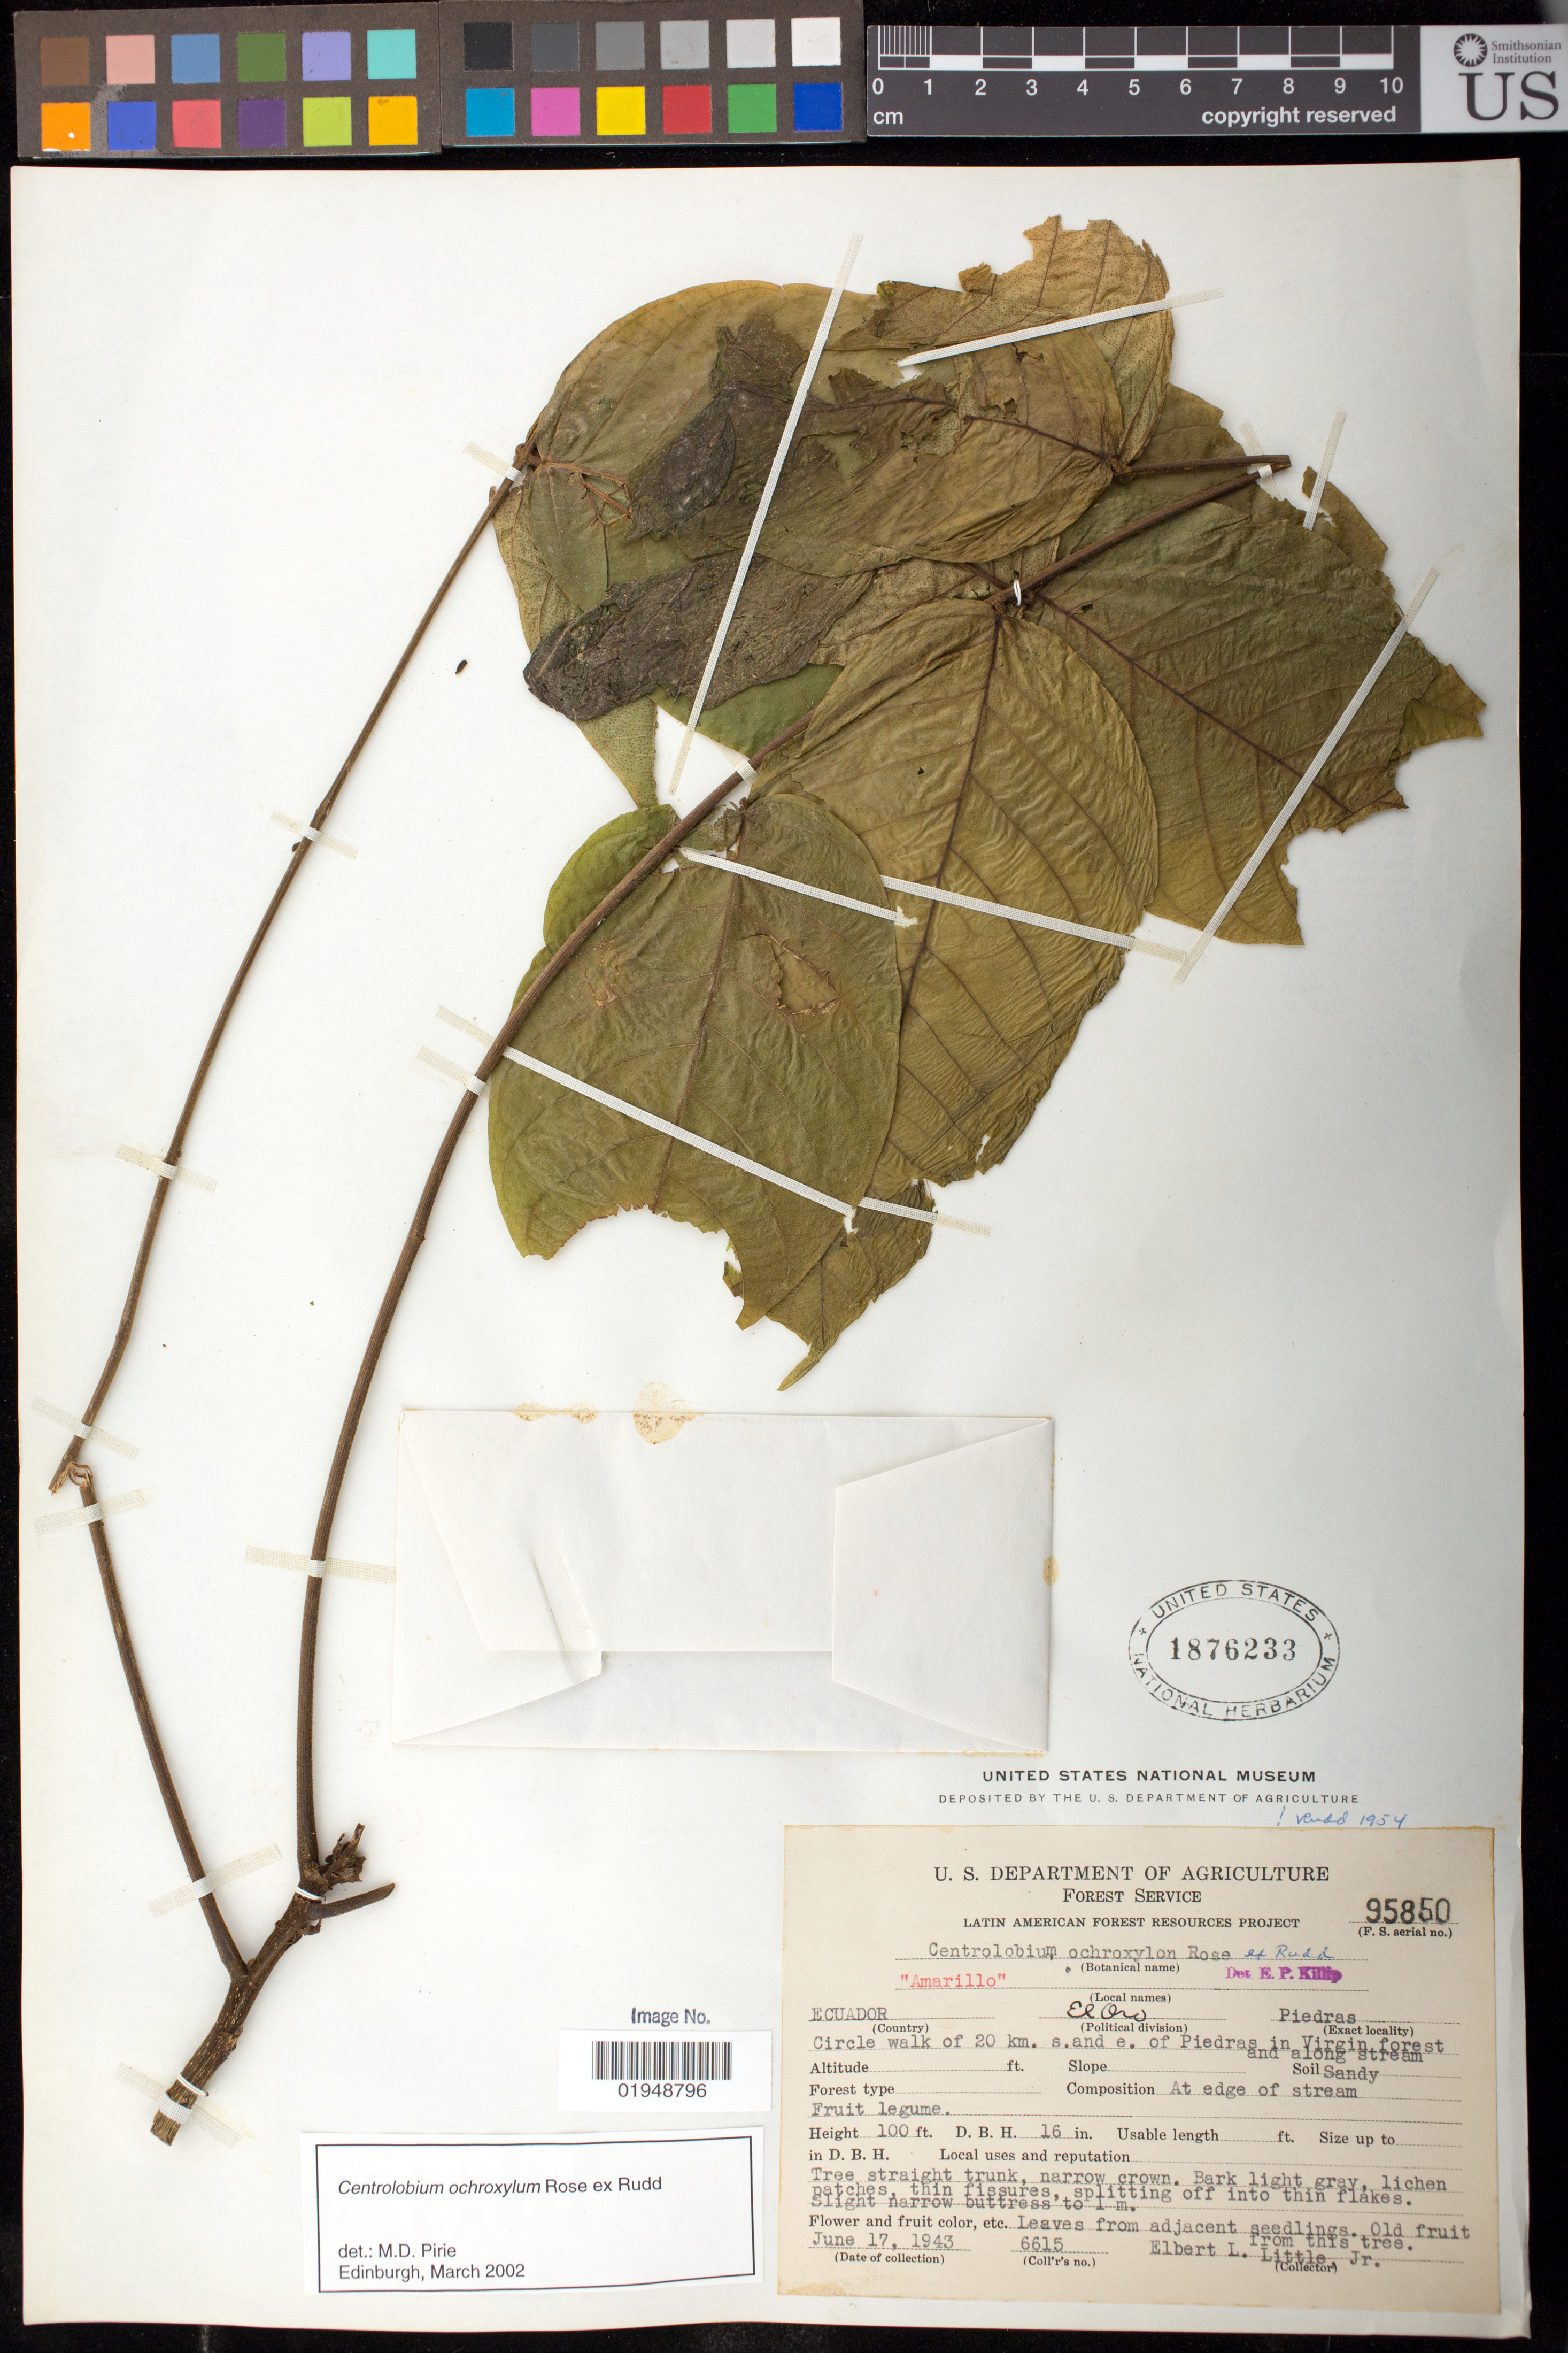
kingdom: Plantae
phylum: Tracheophyta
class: Magnoliopsida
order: Fabales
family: Fabaceae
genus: Centrolobium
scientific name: Centrolobium ochroxylum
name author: Rose ex Rudd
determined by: Pirie, M. D., (U)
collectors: E. L. Little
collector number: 6615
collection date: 1943-06-17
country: Ecuador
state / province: El Oro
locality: Piedras, Circel walk of 20 km. s. and e. of Piedras in Virgin forest and along stream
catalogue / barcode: US 1876233